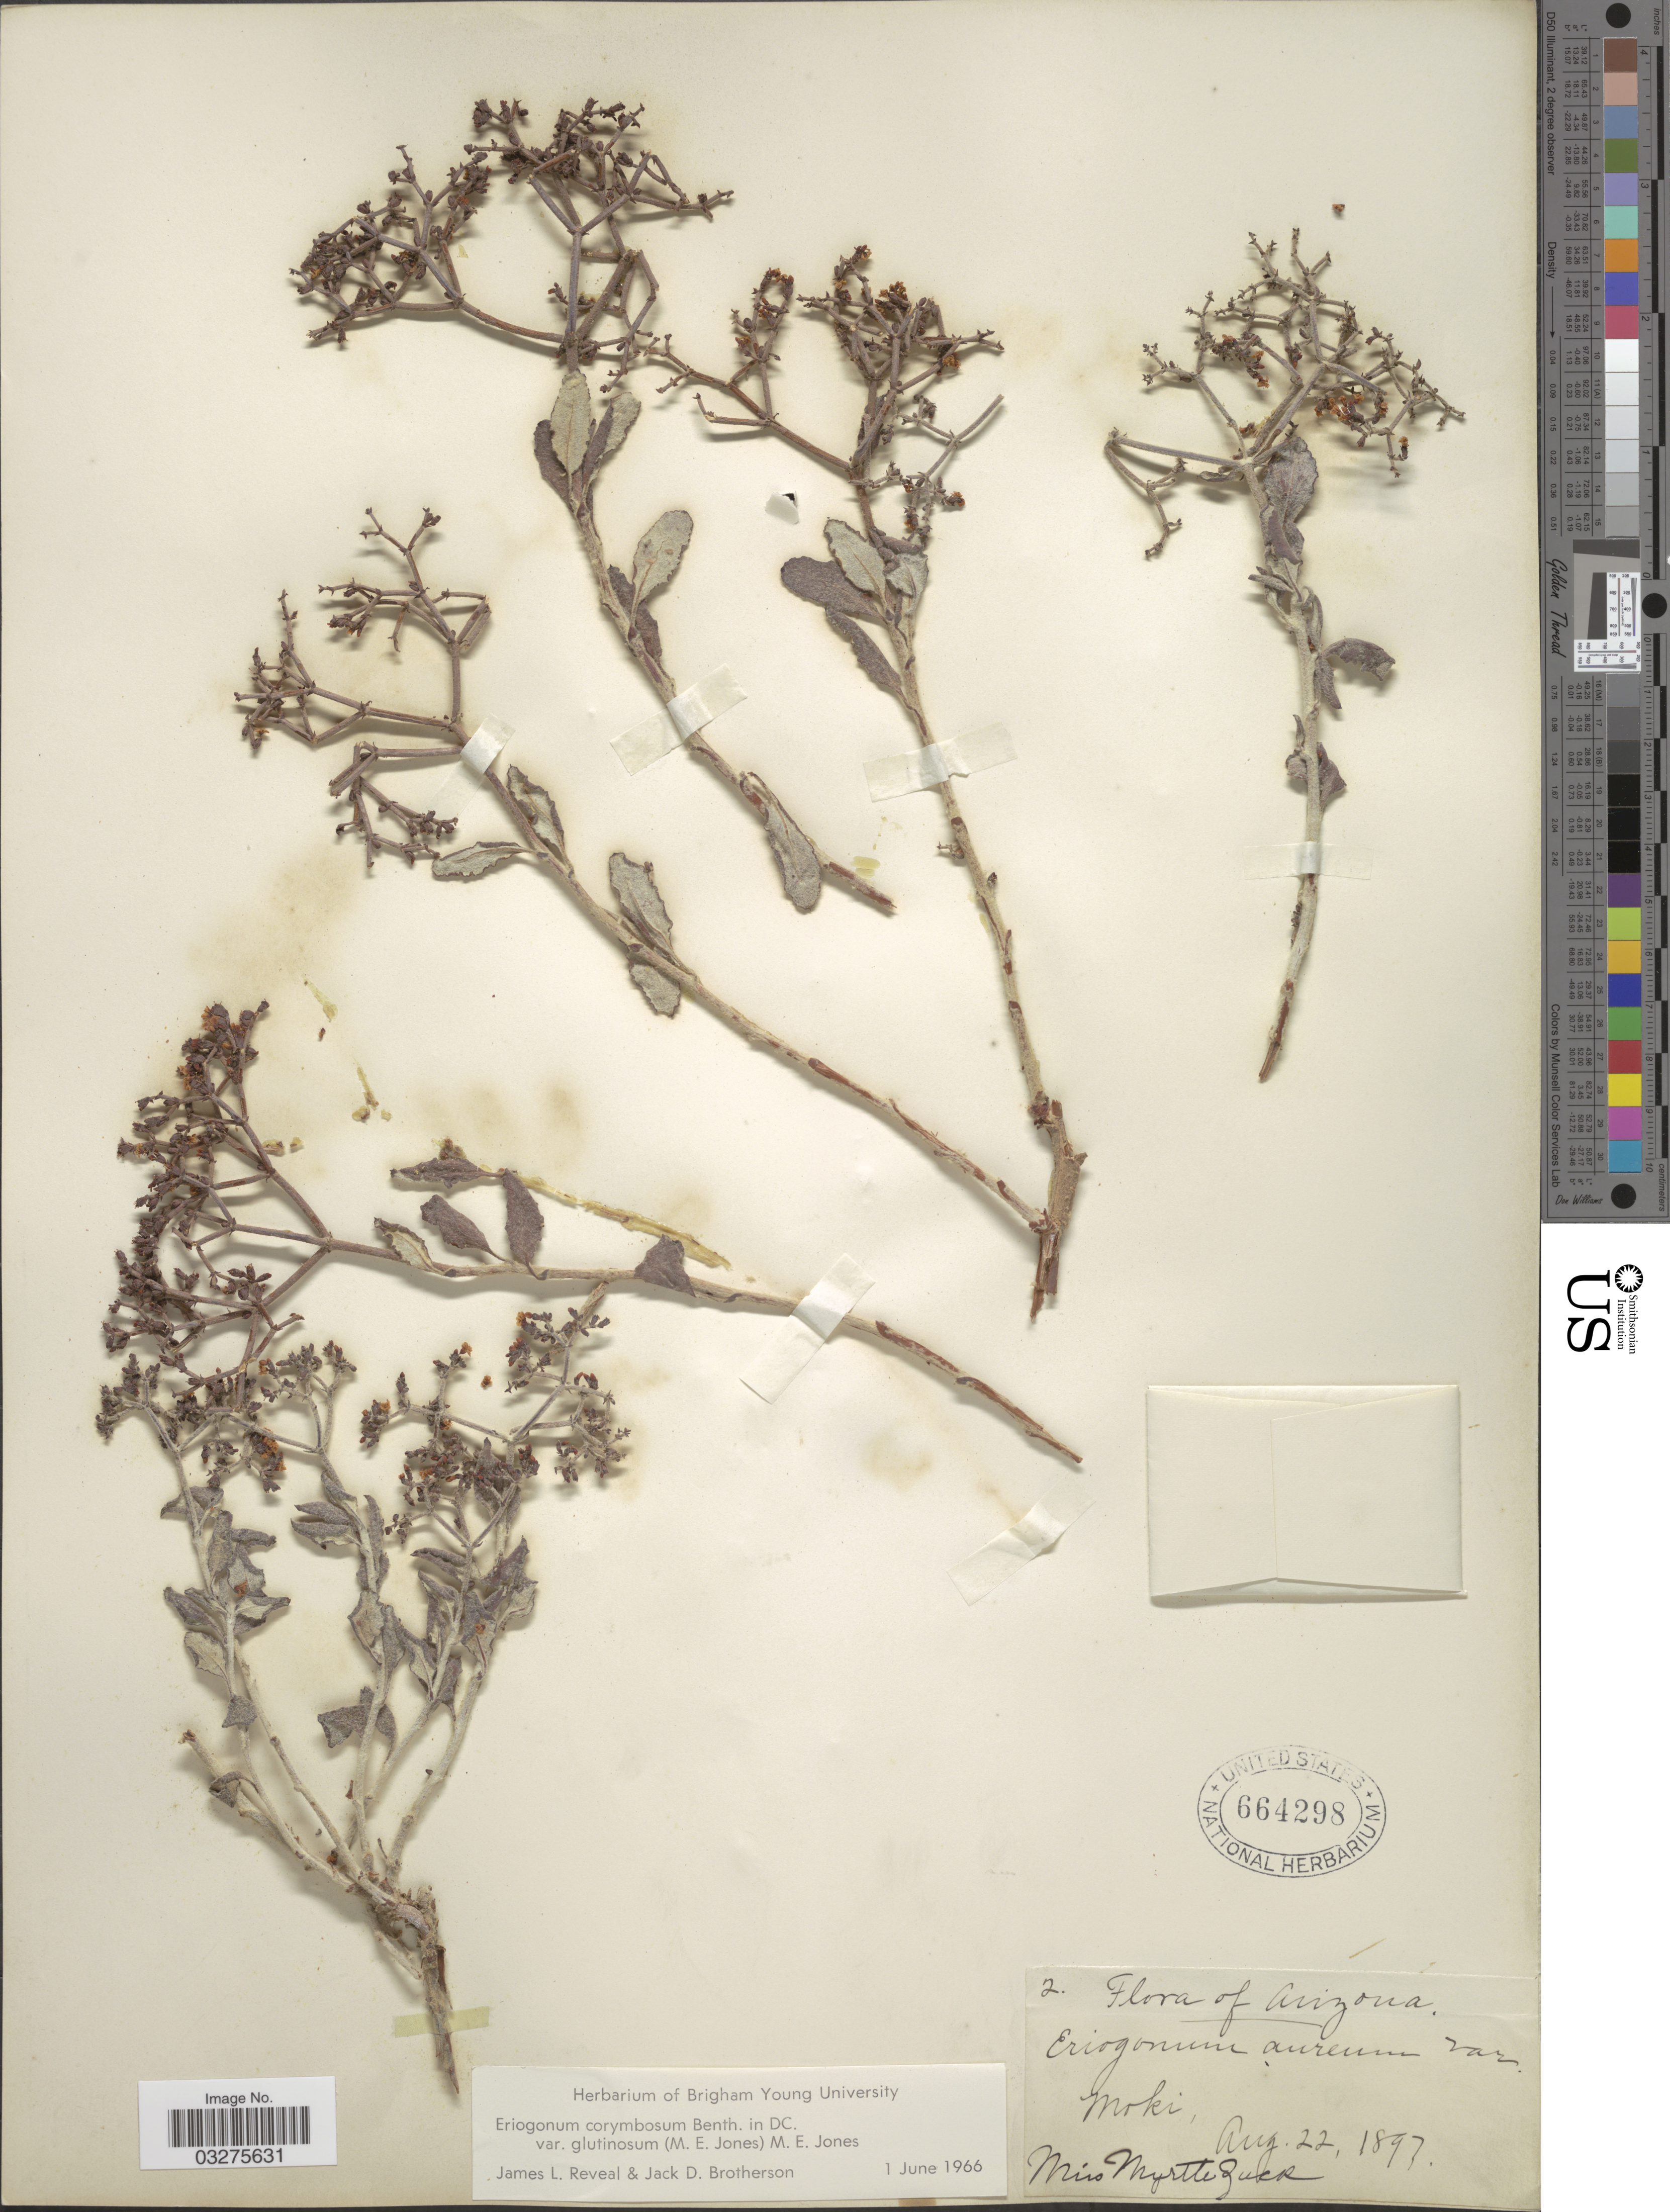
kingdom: Plantae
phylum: Tracheophyta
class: Magnoliopsida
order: Caryophyllales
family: Polygonaceae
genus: Eriogonum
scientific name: Eriogonum corymbosum var. glutinosum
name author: (M.E. Jones) M.E. Jones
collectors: M. Zuck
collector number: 2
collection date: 1897-08-22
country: United States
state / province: Arizona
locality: Moki.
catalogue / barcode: US 664298